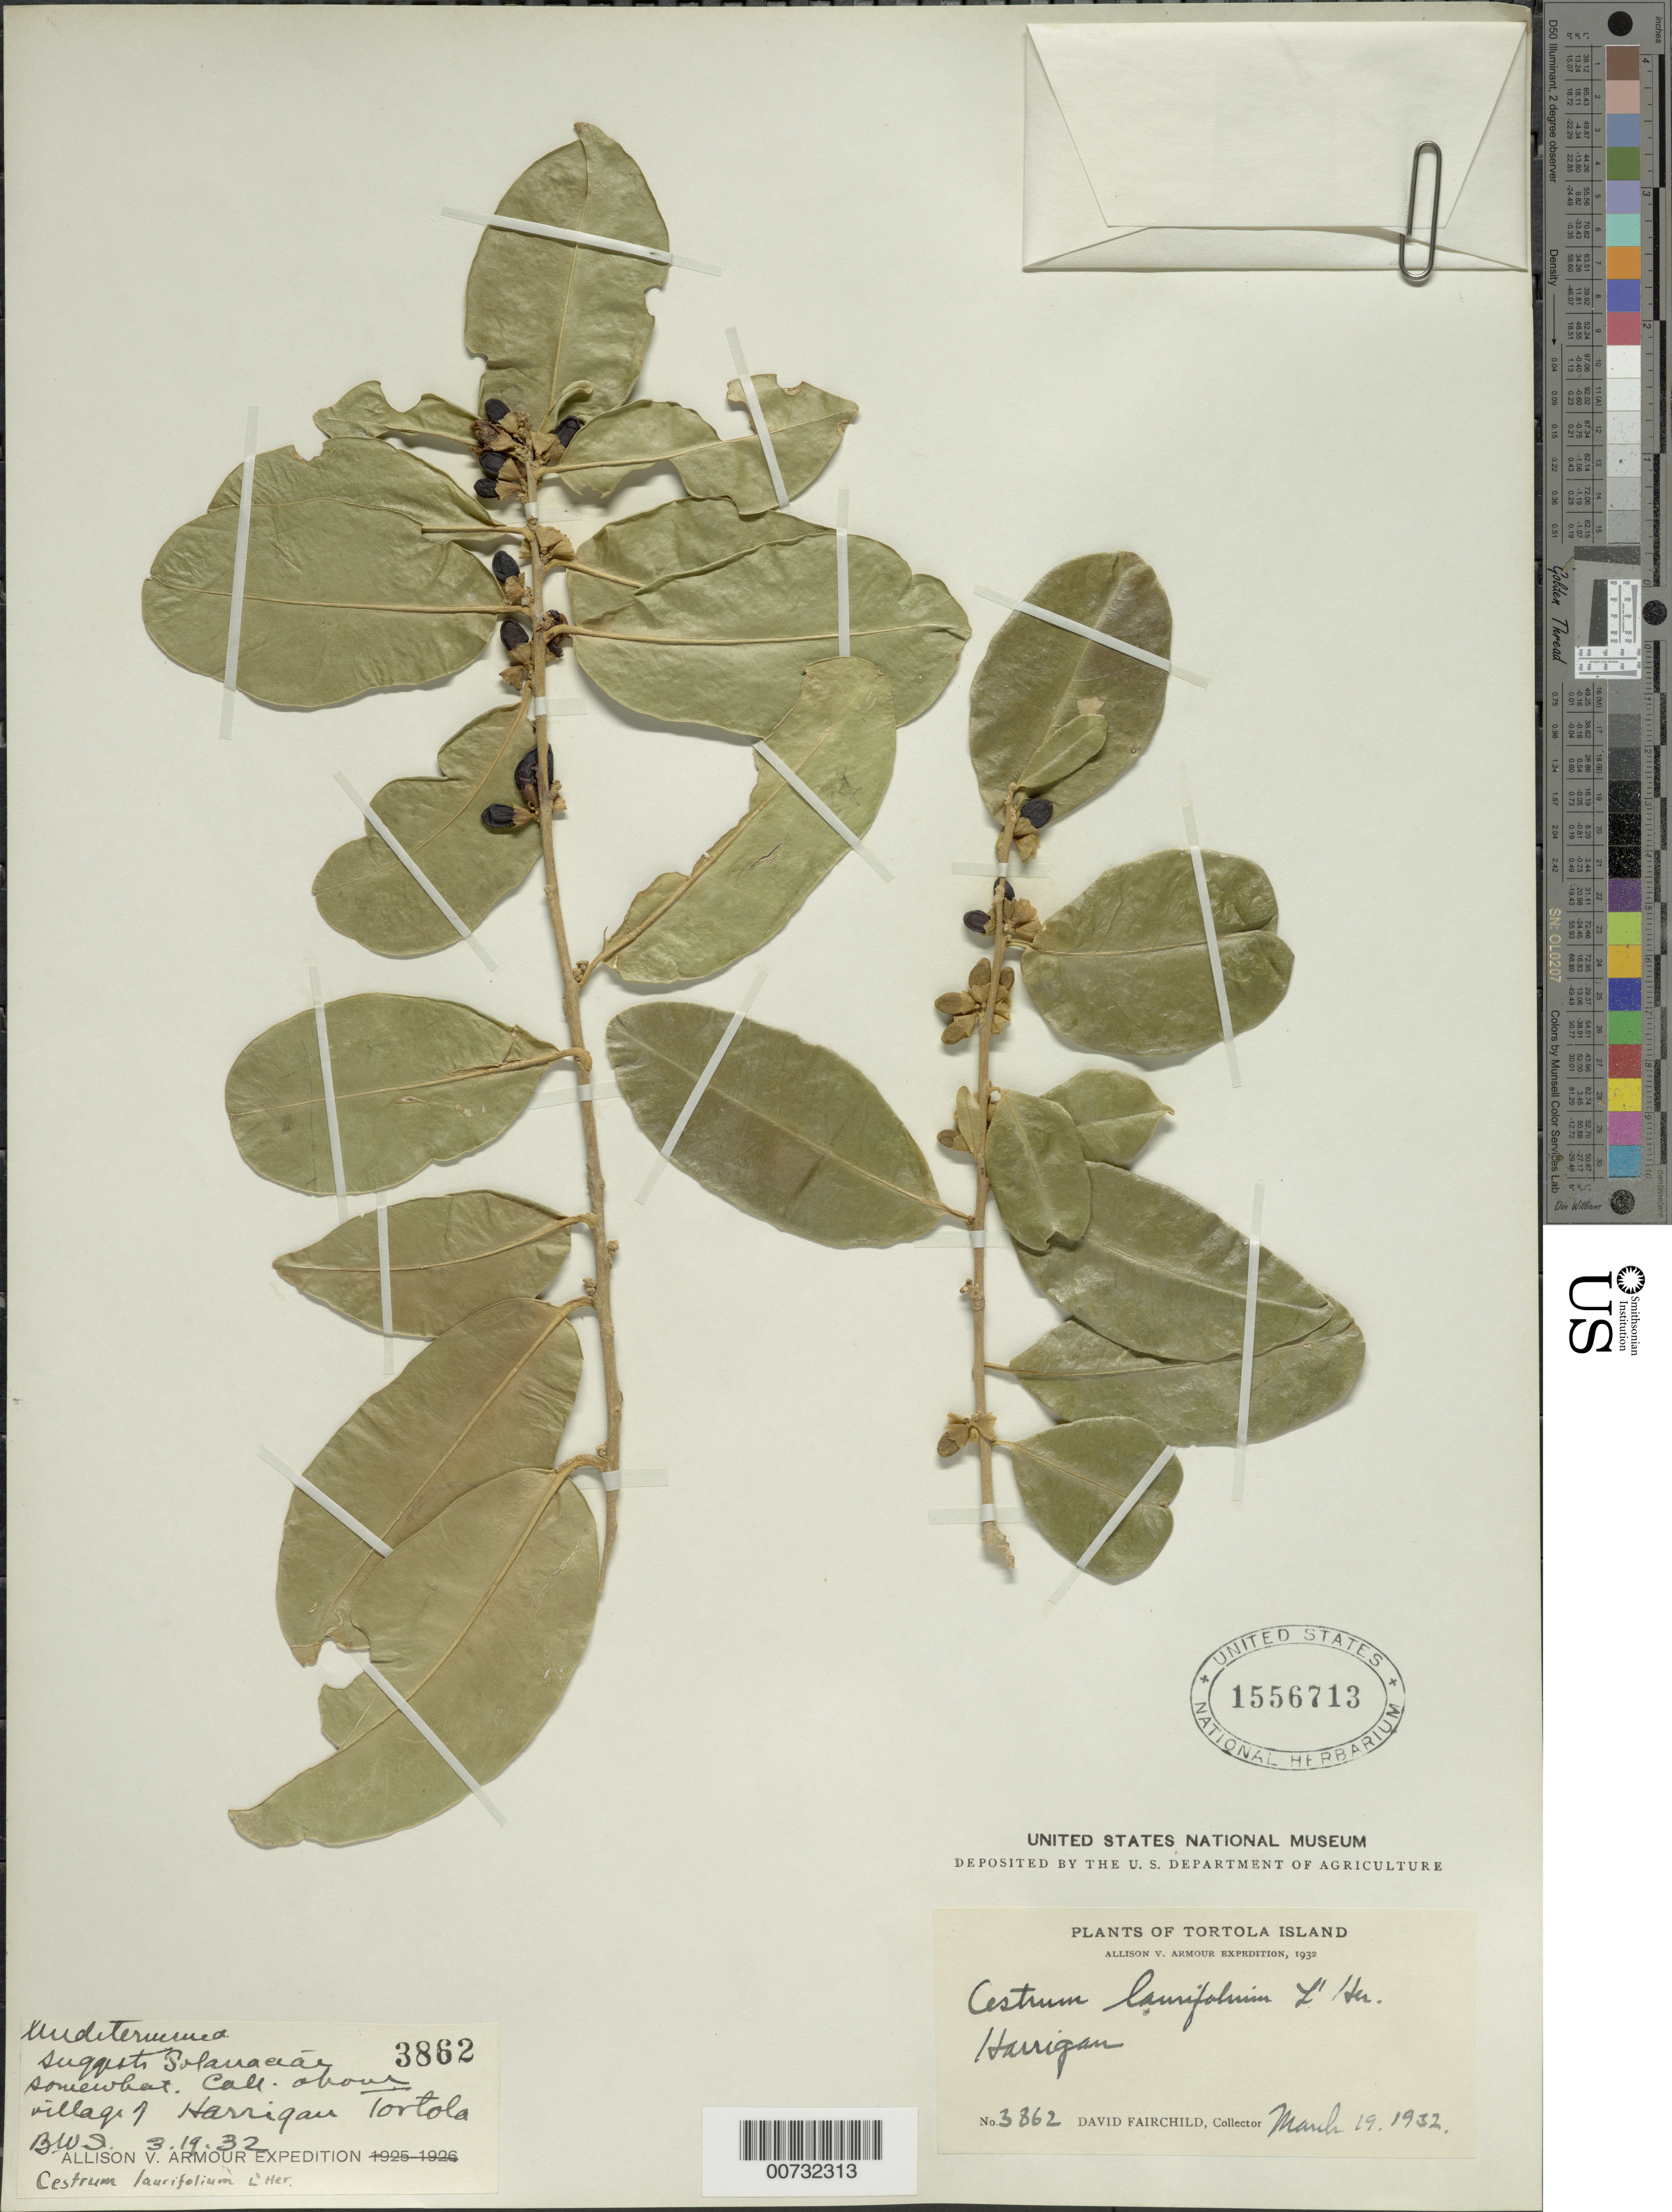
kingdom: Plantae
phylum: Tracheophyta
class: Magnoliopsida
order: Solanales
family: Solanaceae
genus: Cestrum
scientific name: Cestrum laurifolium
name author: L'Hér.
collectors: D. Fairchild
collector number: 3862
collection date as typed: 19 Mar 1932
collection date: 1932-03-19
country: British Virgin Islands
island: Tortola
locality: Harrigan Village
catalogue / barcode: US 1556713